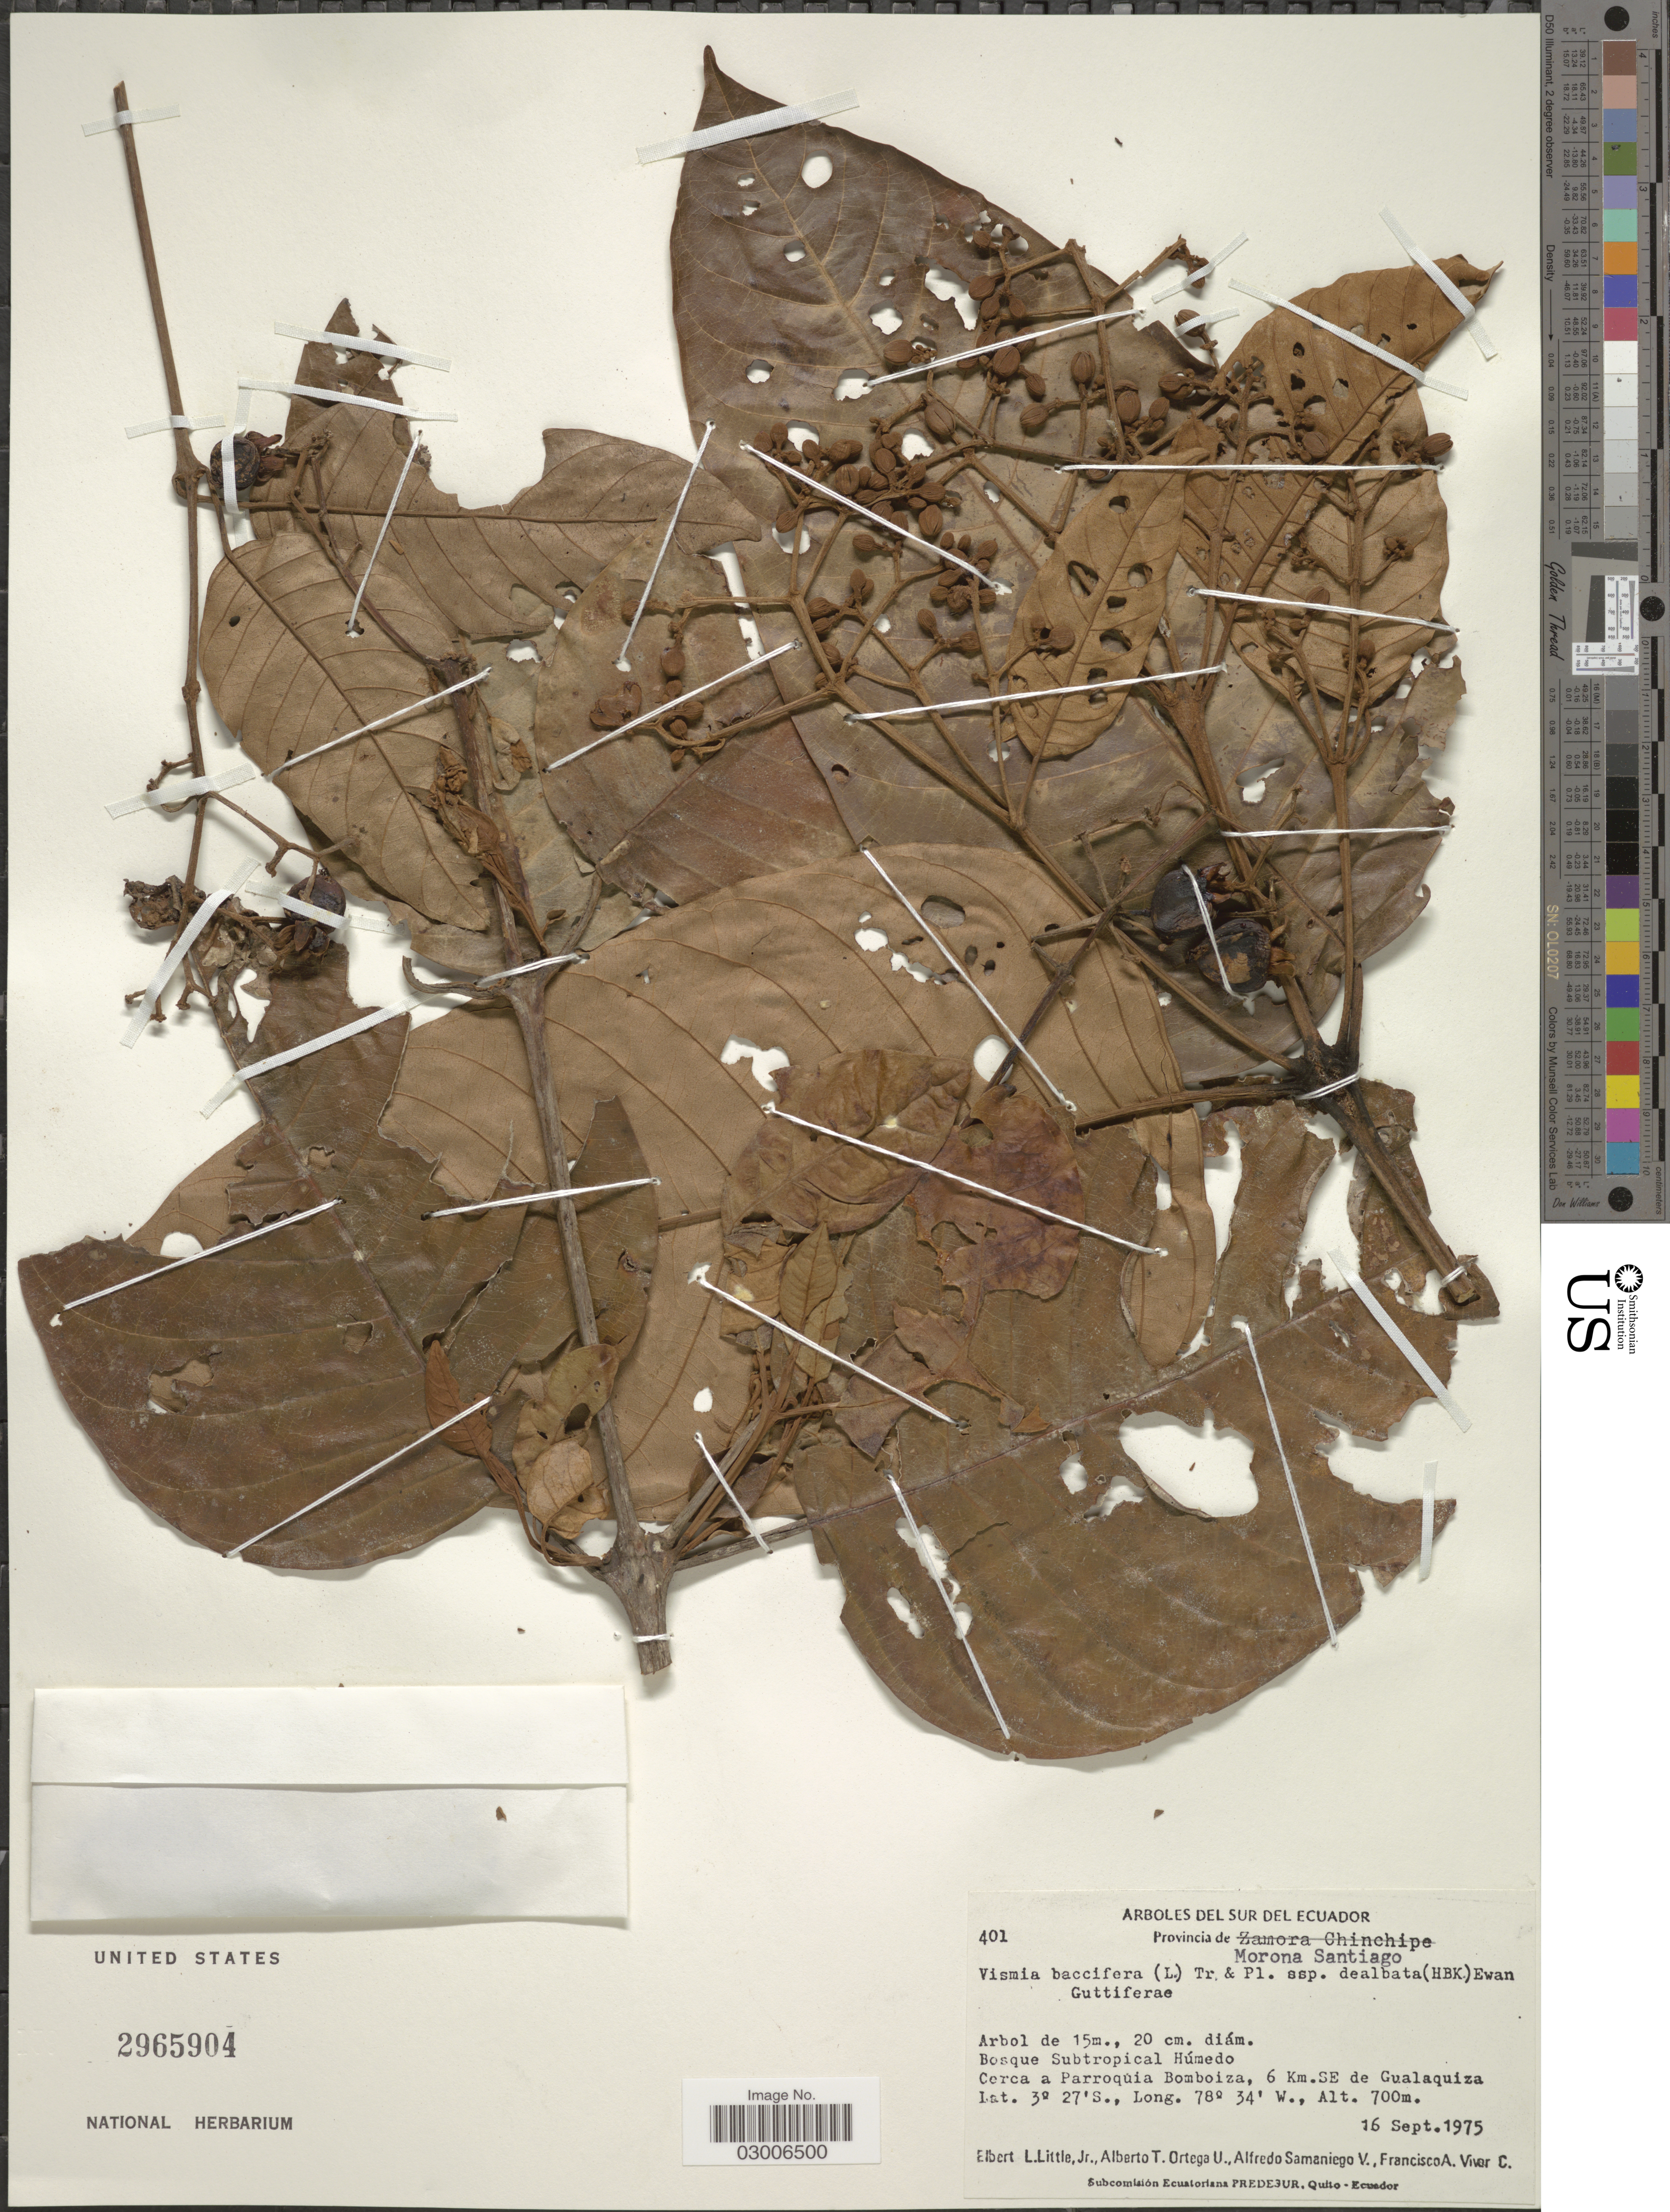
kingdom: Plantae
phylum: Tracheophyta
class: Magnoliopsida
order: Malpighiales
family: Hypericaceae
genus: Vismia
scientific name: Vismia baccifera subsp. dealbata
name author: (Kunth) Ewan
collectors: E. L. Little, A. T. Ortega U., A. V. Samaniego & F. A. Vivar C.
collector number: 401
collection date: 1975-09-16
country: Ecuador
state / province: Morona-Santiago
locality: Cerca a Parroquia Bomboiza, 6 km. SE de Gualaquiza.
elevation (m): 700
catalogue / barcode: US 2965904